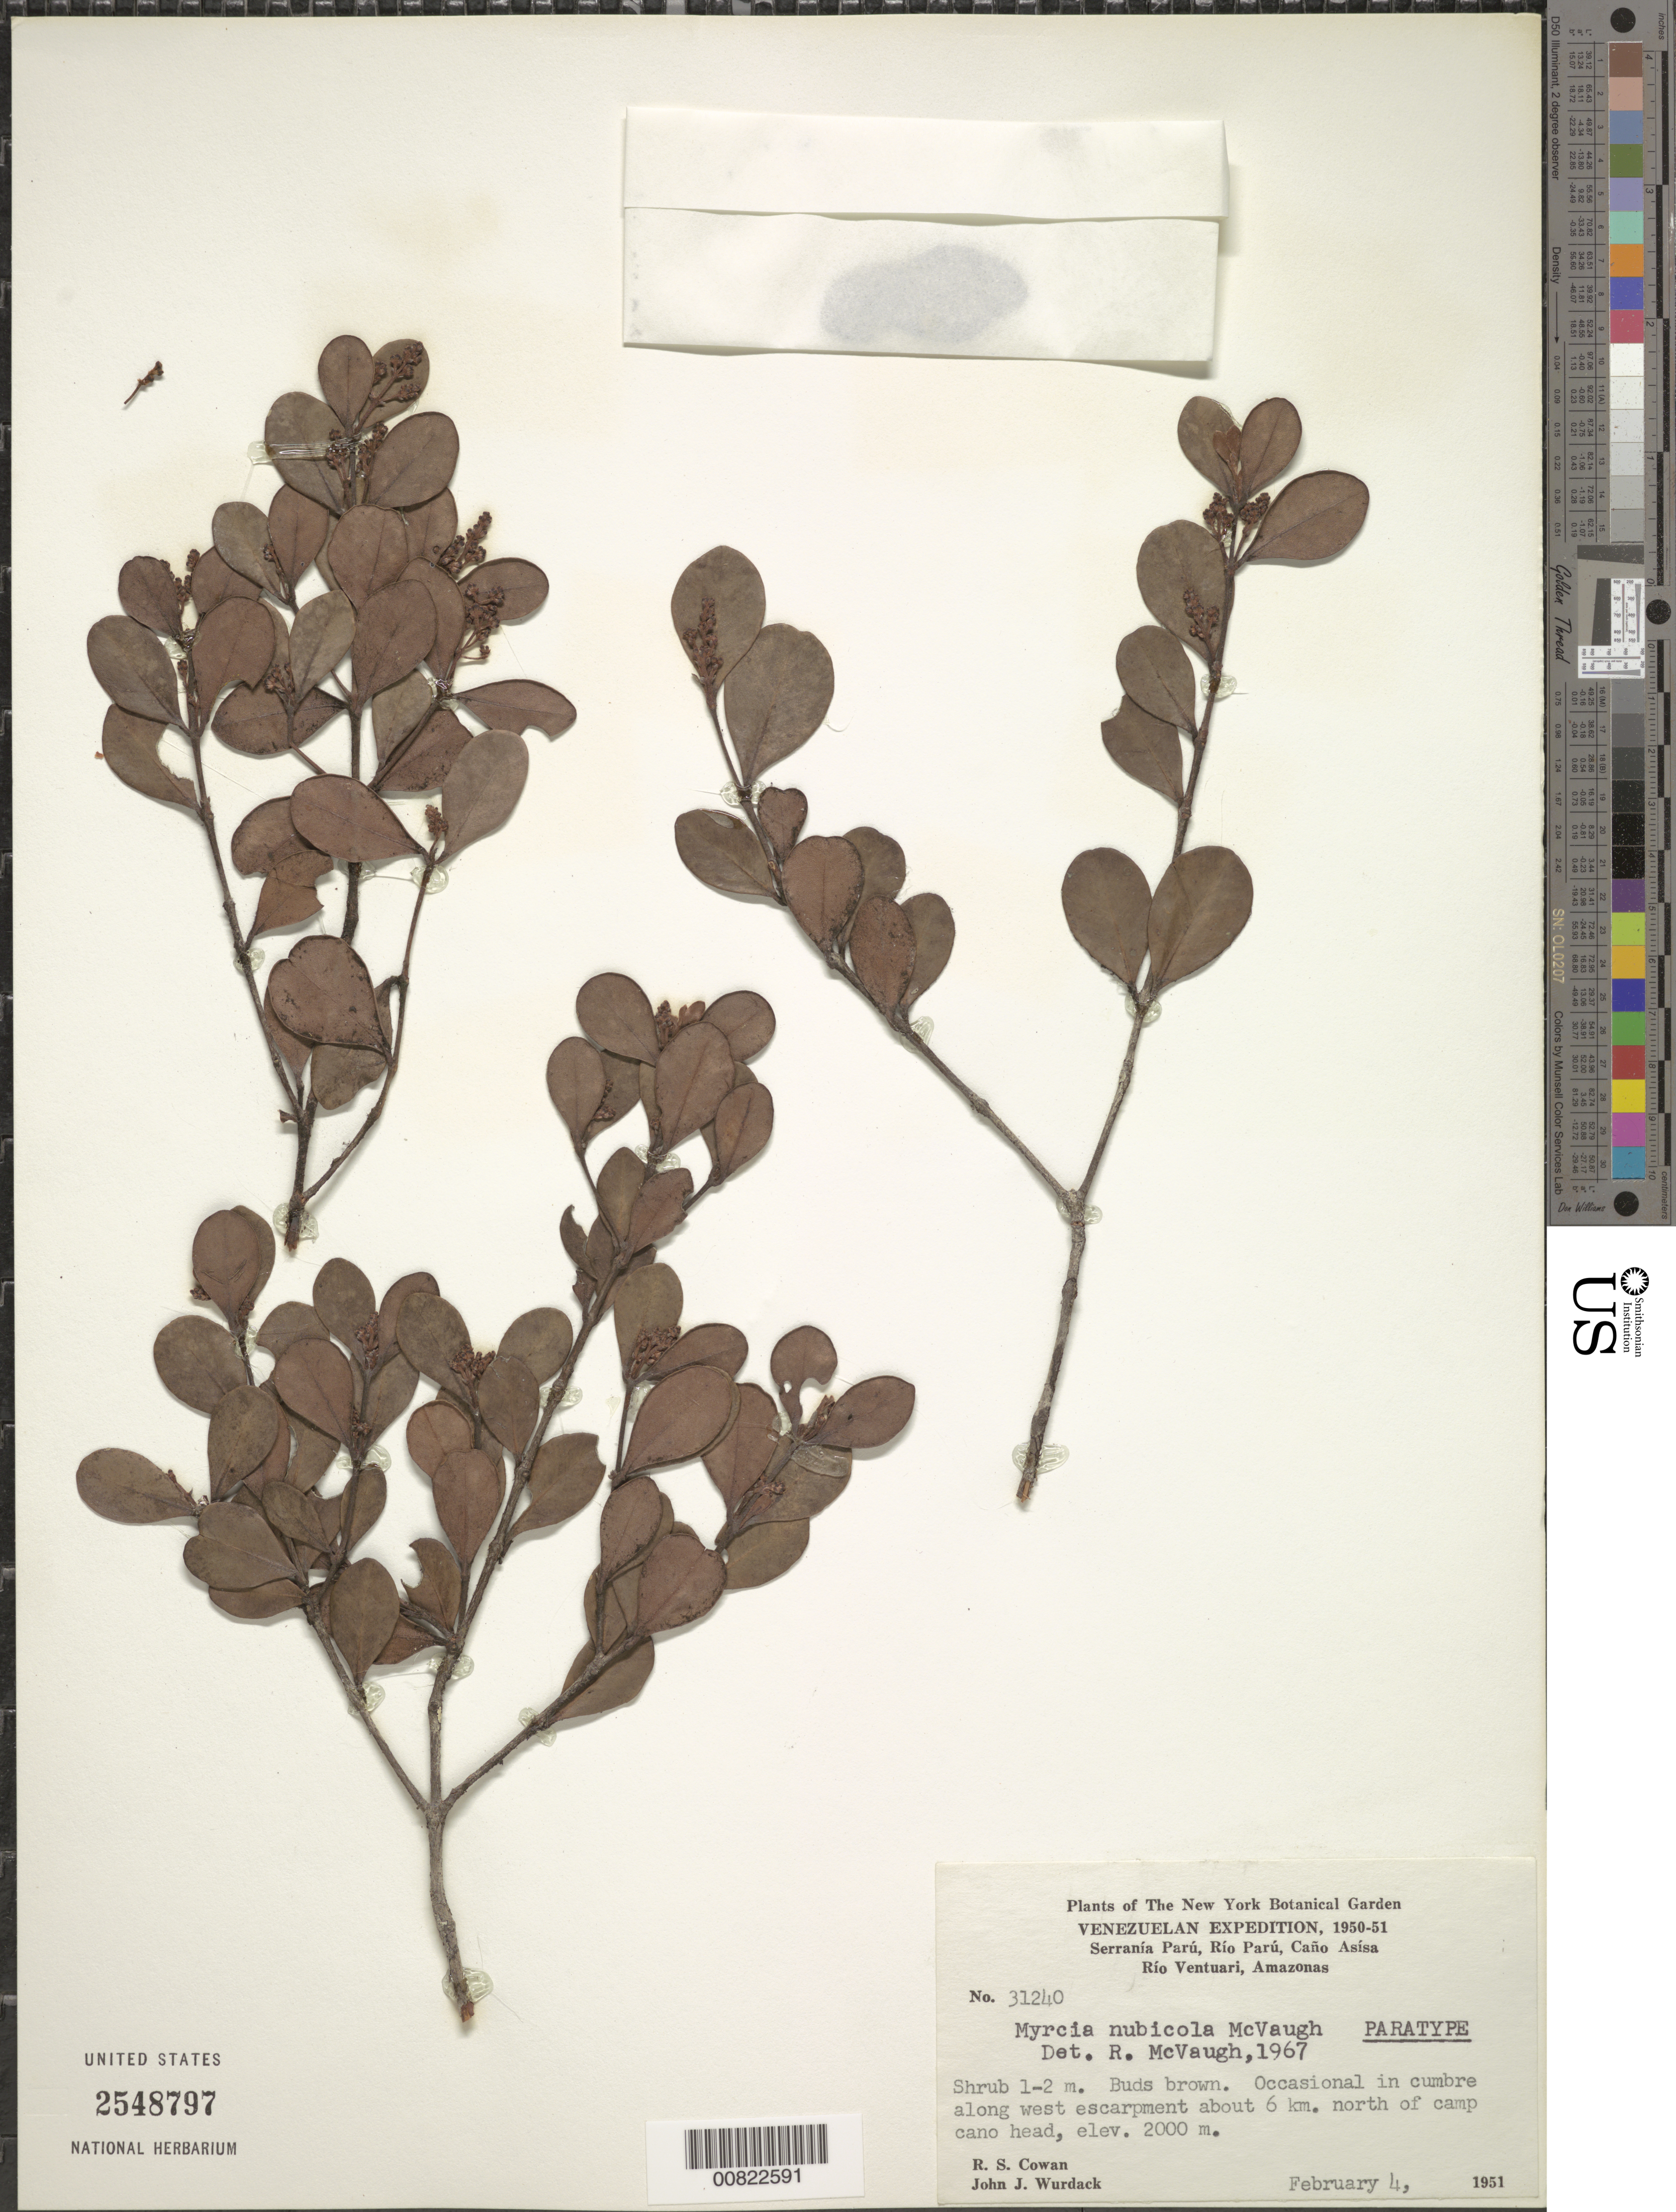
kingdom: Plantae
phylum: Tracheophyta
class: Magnoliopsida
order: Myrtales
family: Myrtaceae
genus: Myrcia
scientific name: Myrcia nubicola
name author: McVaugh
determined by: McVaugh, R.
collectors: R. S. Cowan & J. J. Wurdack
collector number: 31240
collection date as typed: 4-Feb-51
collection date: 1951-02-04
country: Venezuela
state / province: Amazonas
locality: Serranía Parú, Río Parú, Caño Asísa, Río Ventuari; W escarpment, 6 km N of camp cano head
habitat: Cumbre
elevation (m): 2000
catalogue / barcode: US 2548797